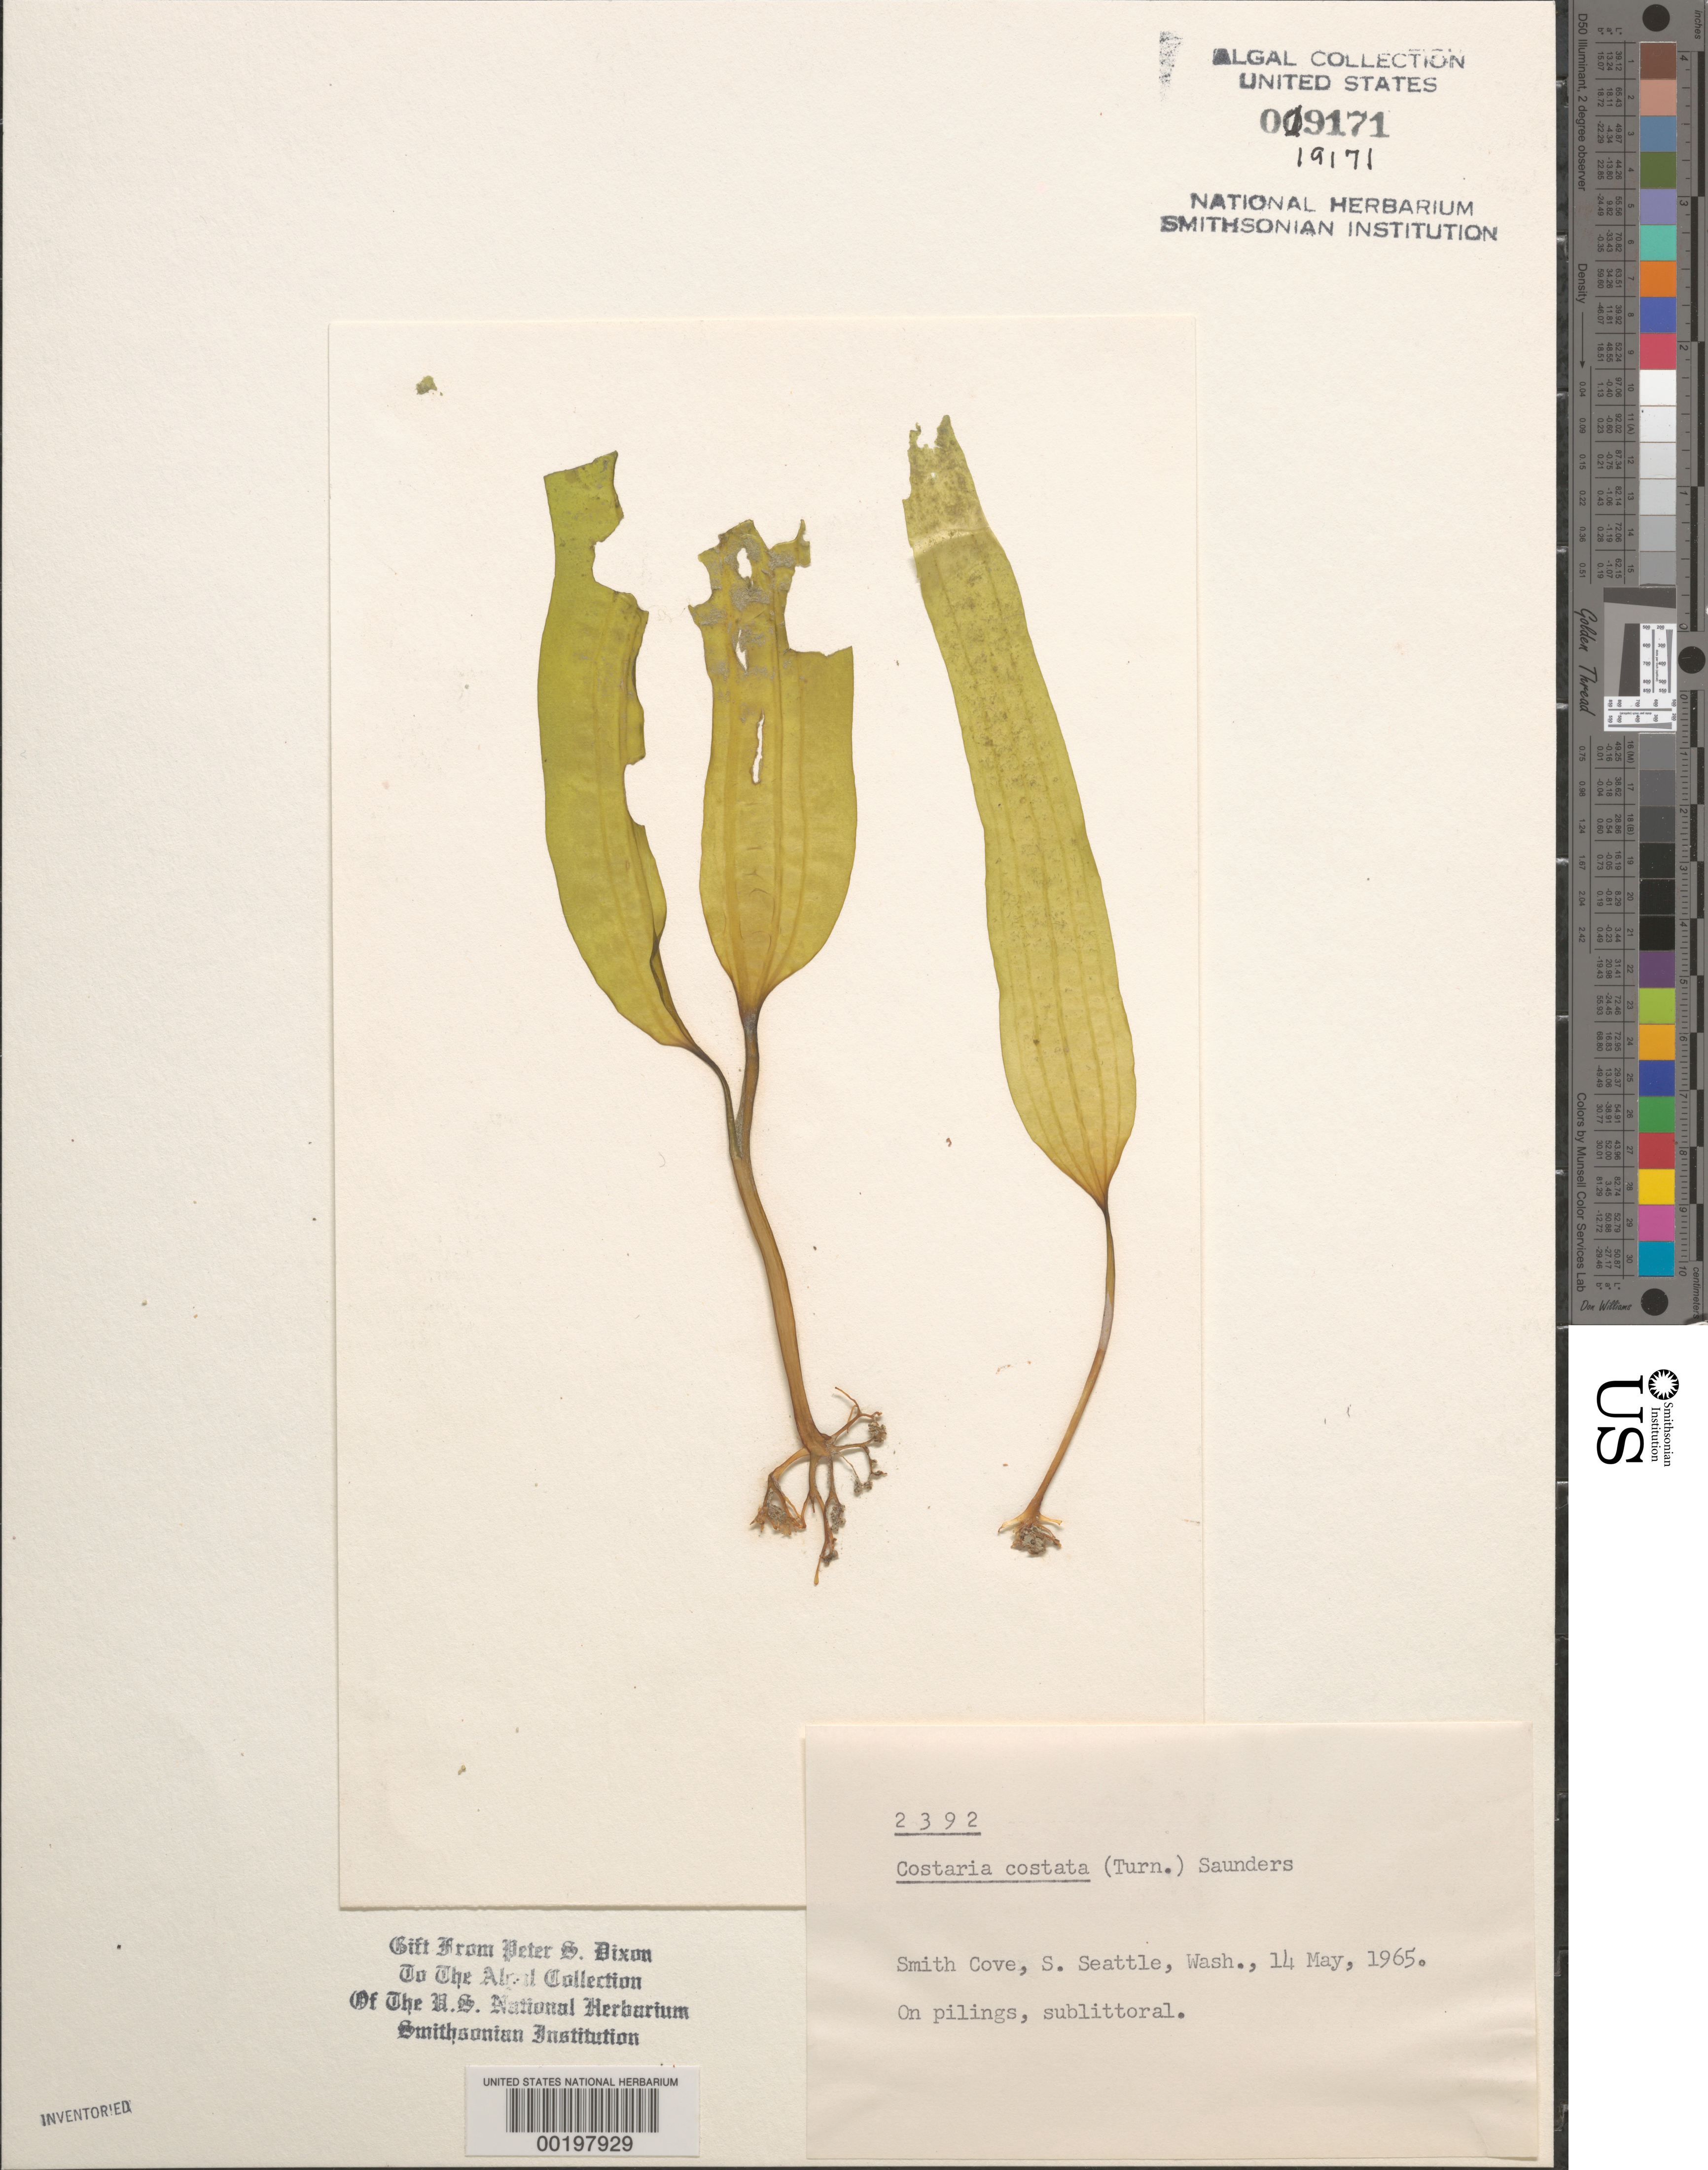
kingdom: Chromista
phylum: Ochrophyta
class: Phaeophyceae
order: Laminariales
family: Costariaceae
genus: Costaria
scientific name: Costaria costata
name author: (C. Agardh) D.A. Saunders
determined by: Dixon, P. S.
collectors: P. S. Dixon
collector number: PSD 2392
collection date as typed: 14 May 1965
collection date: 1965-05-14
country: United States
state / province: Washington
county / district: King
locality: South Seattle, Smith Cove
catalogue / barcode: US 19171